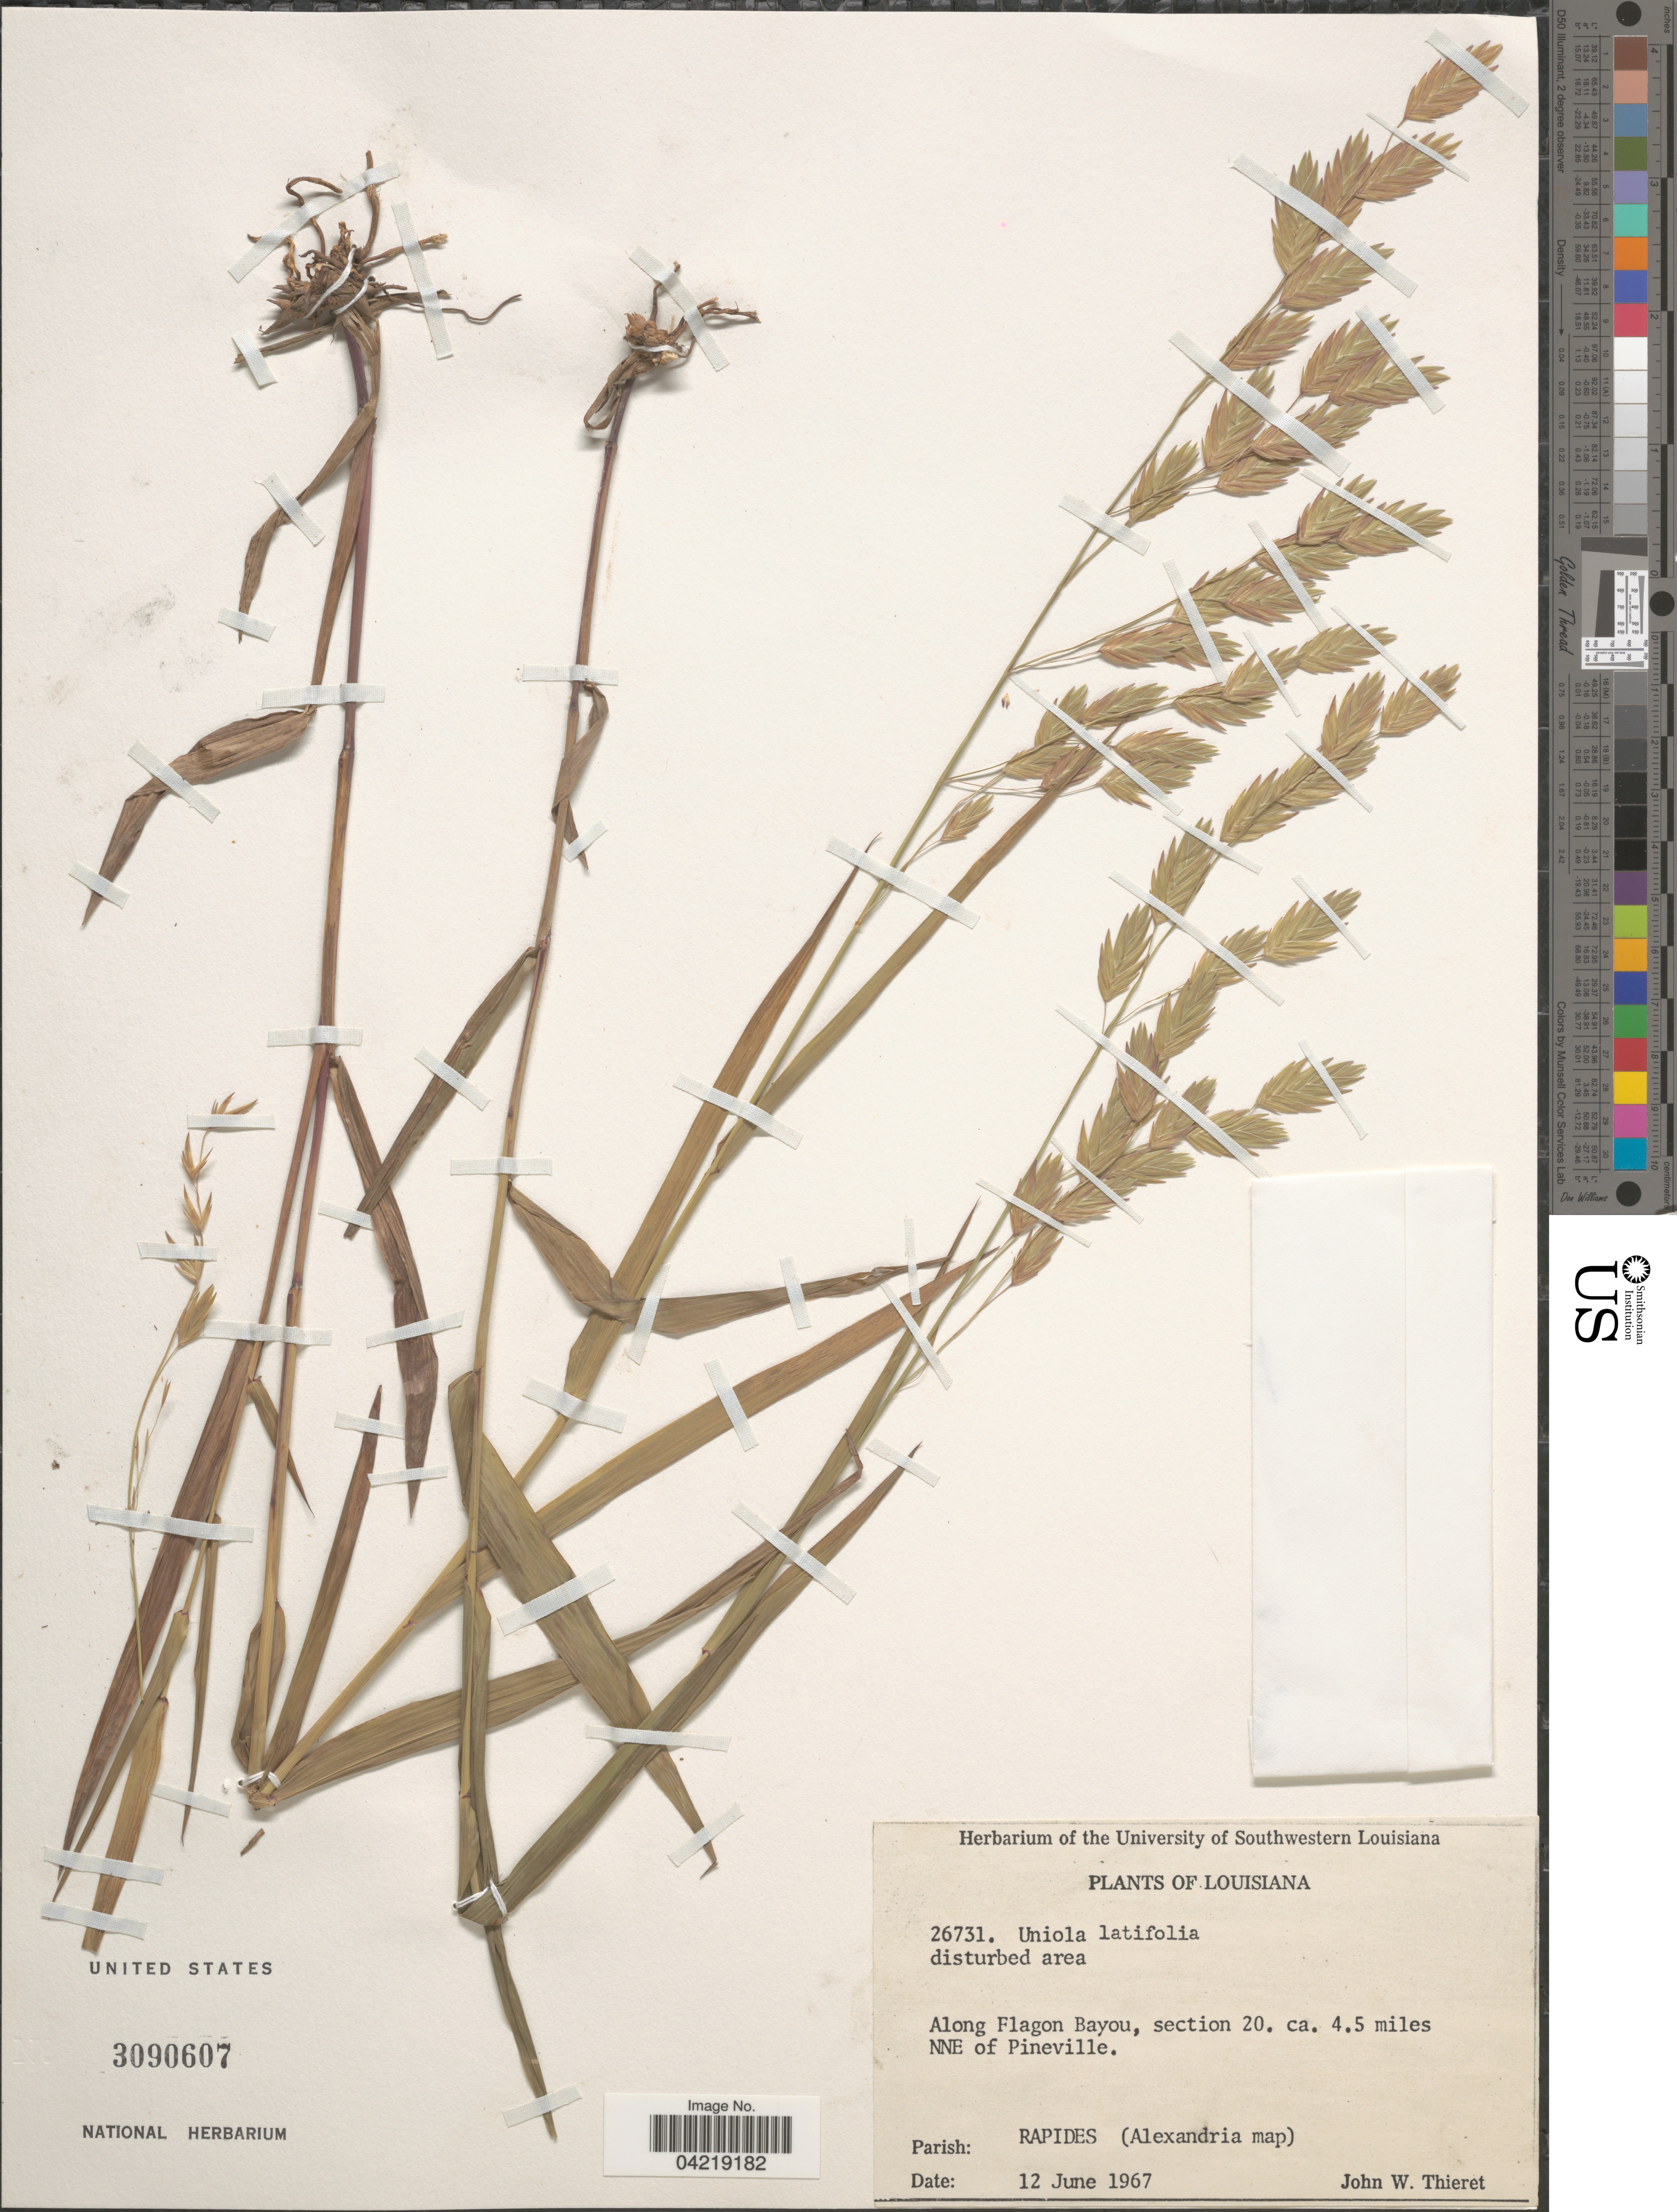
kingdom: Plantae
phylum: Tracheophyta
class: Liliopsida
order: Poales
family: Poaceae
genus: Chasmanthium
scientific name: Chasmanthium latifolium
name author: (Michx.) H.O. Yates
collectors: J. W. Thieret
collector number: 26731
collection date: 1967-06-12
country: United States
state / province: Louisiana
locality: Along Flagon Bayou, section 20. ca. 4.5 miles NNE of Pineville. Parish: Rapides (Alexandria map).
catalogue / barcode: US 3090607